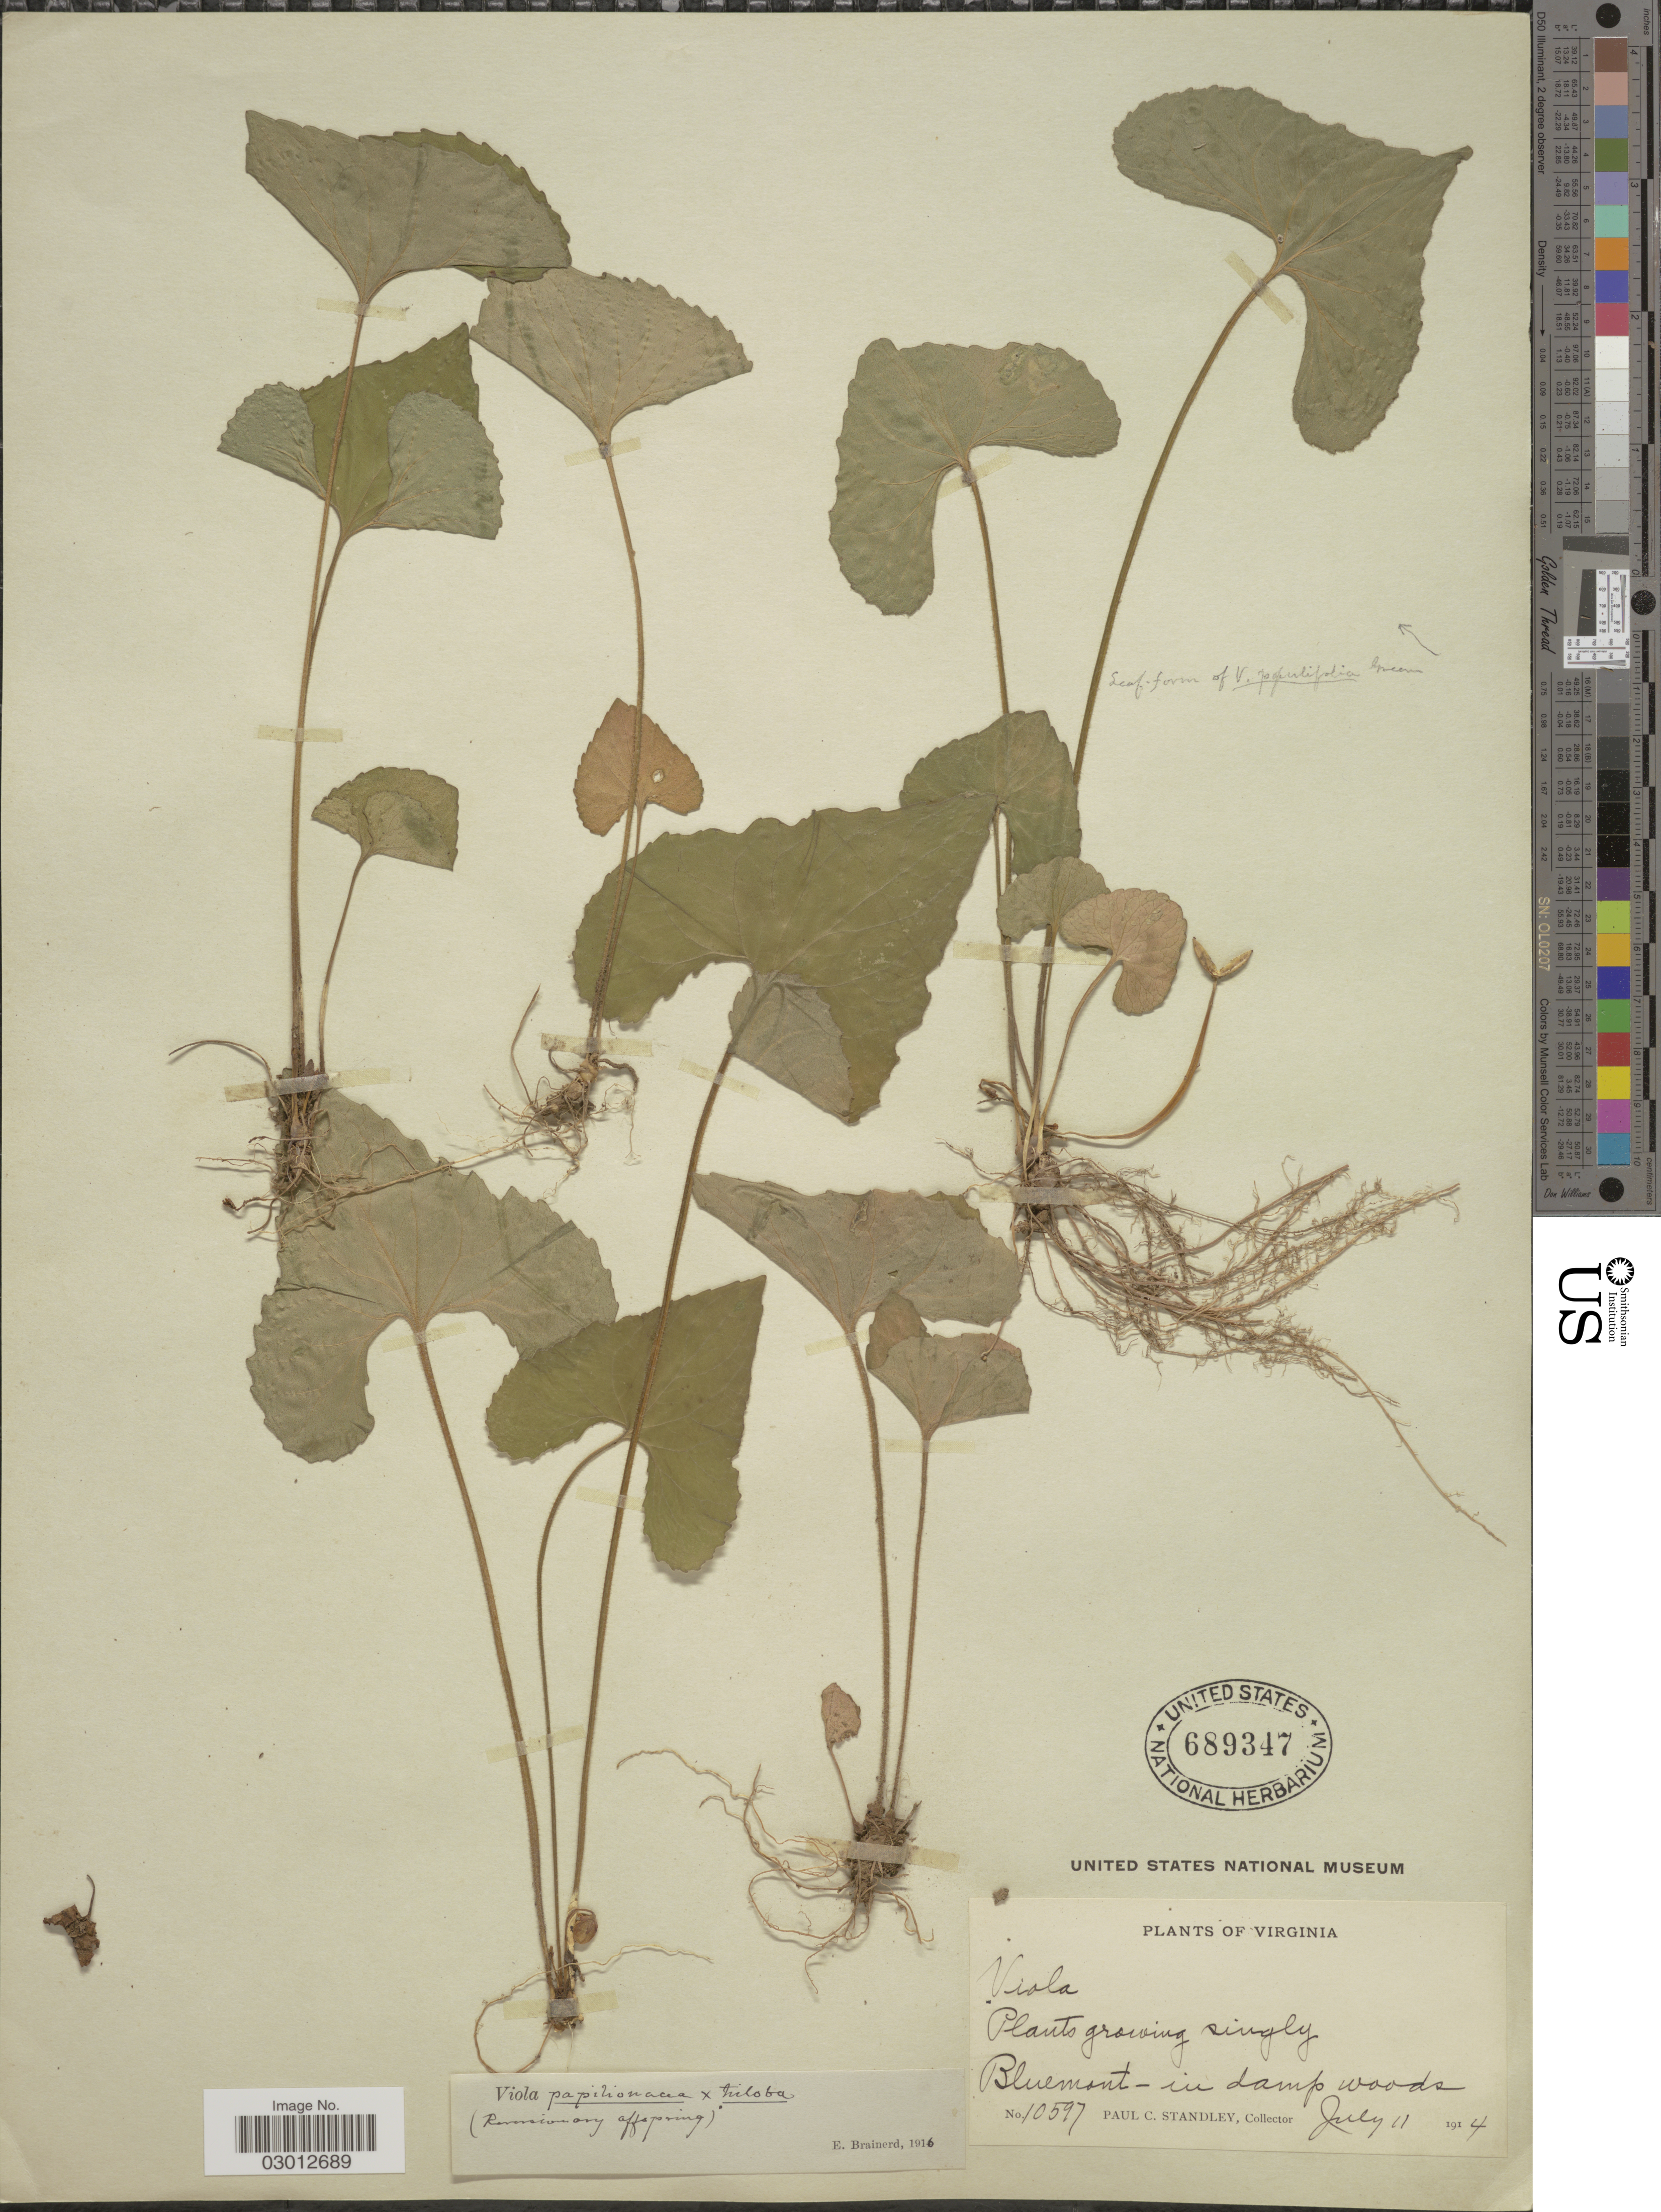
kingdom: Plantae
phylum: Tracheophyta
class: Magnoliopsida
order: Malpighiales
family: Violaceae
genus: Viola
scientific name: Viola papilionacea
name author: Pursh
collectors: P. C. Standley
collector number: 10597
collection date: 1914-07-11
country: United States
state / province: Virginia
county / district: Loudoun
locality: Bluemont- in damp woods.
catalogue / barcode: US 689347